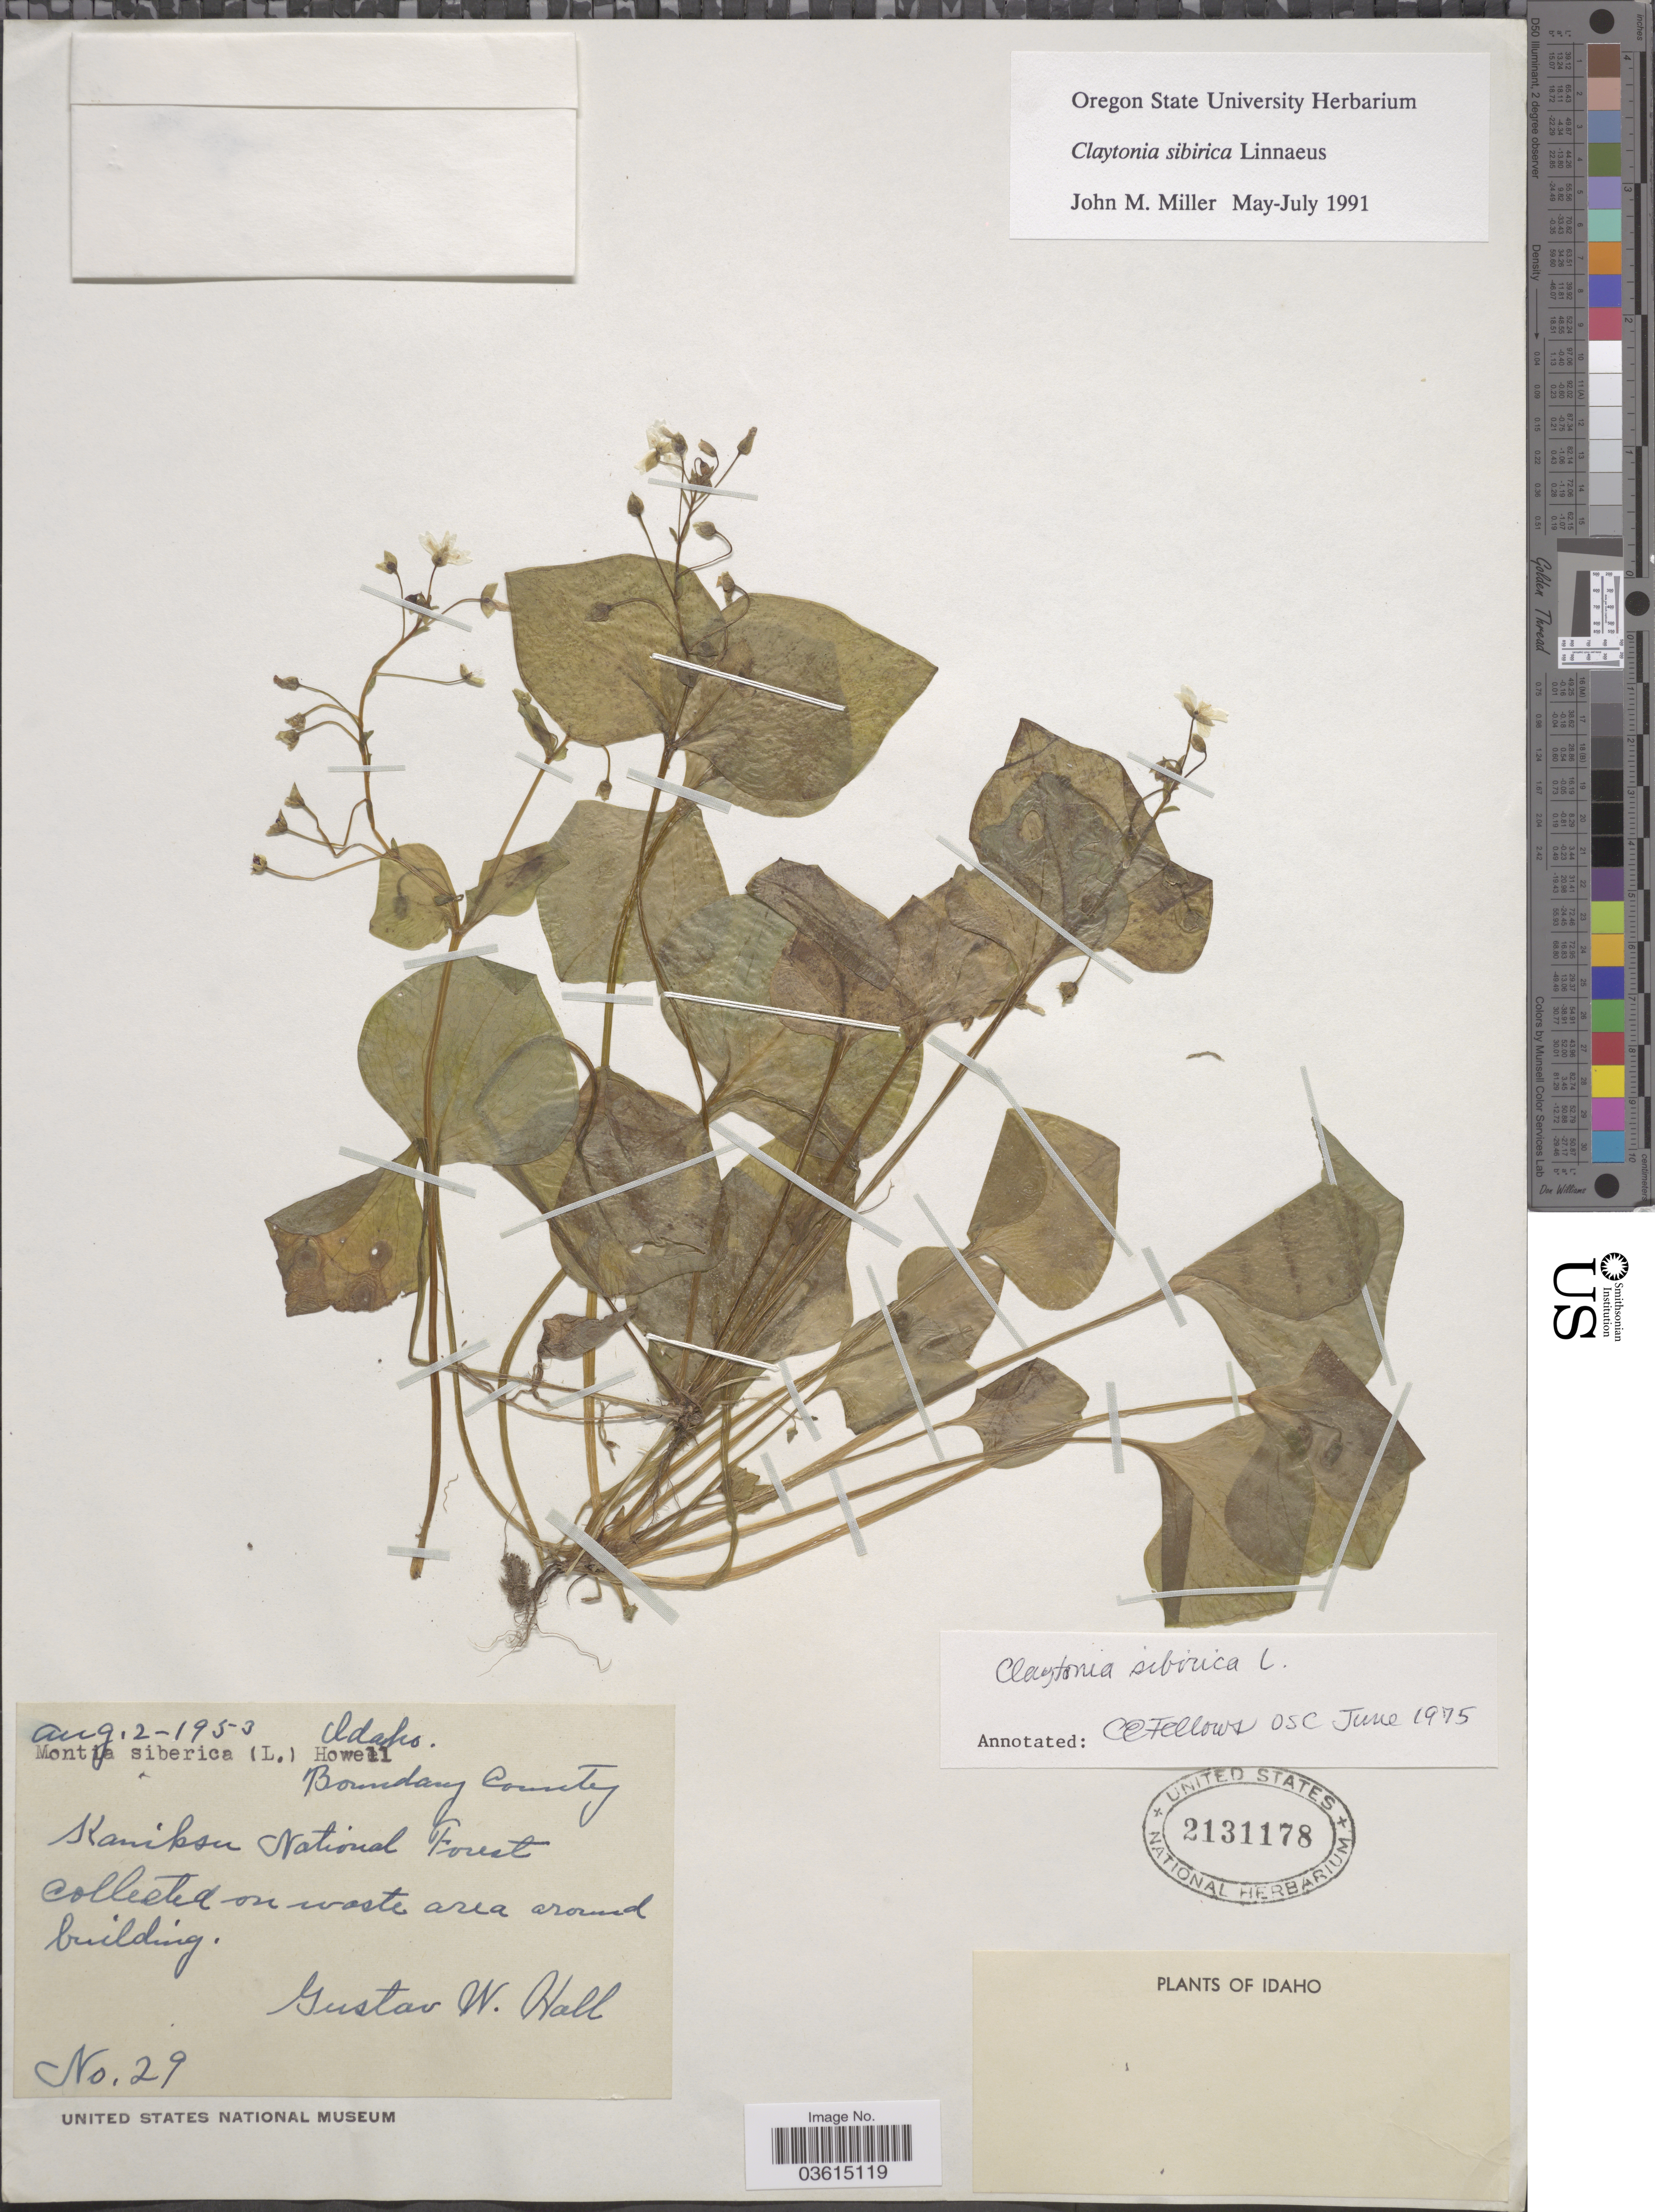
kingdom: Plantae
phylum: Tracheophyta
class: Magnoliopsida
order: Caryophyllales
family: Montiaceae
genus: Claytonia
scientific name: Claytonia sibirica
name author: L.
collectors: G. Hall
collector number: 29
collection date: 1953-08-02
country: United States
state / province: Idaho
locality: Boundary County. Kaniksu National Forest. Waste area around building.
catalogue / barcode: US 2131178